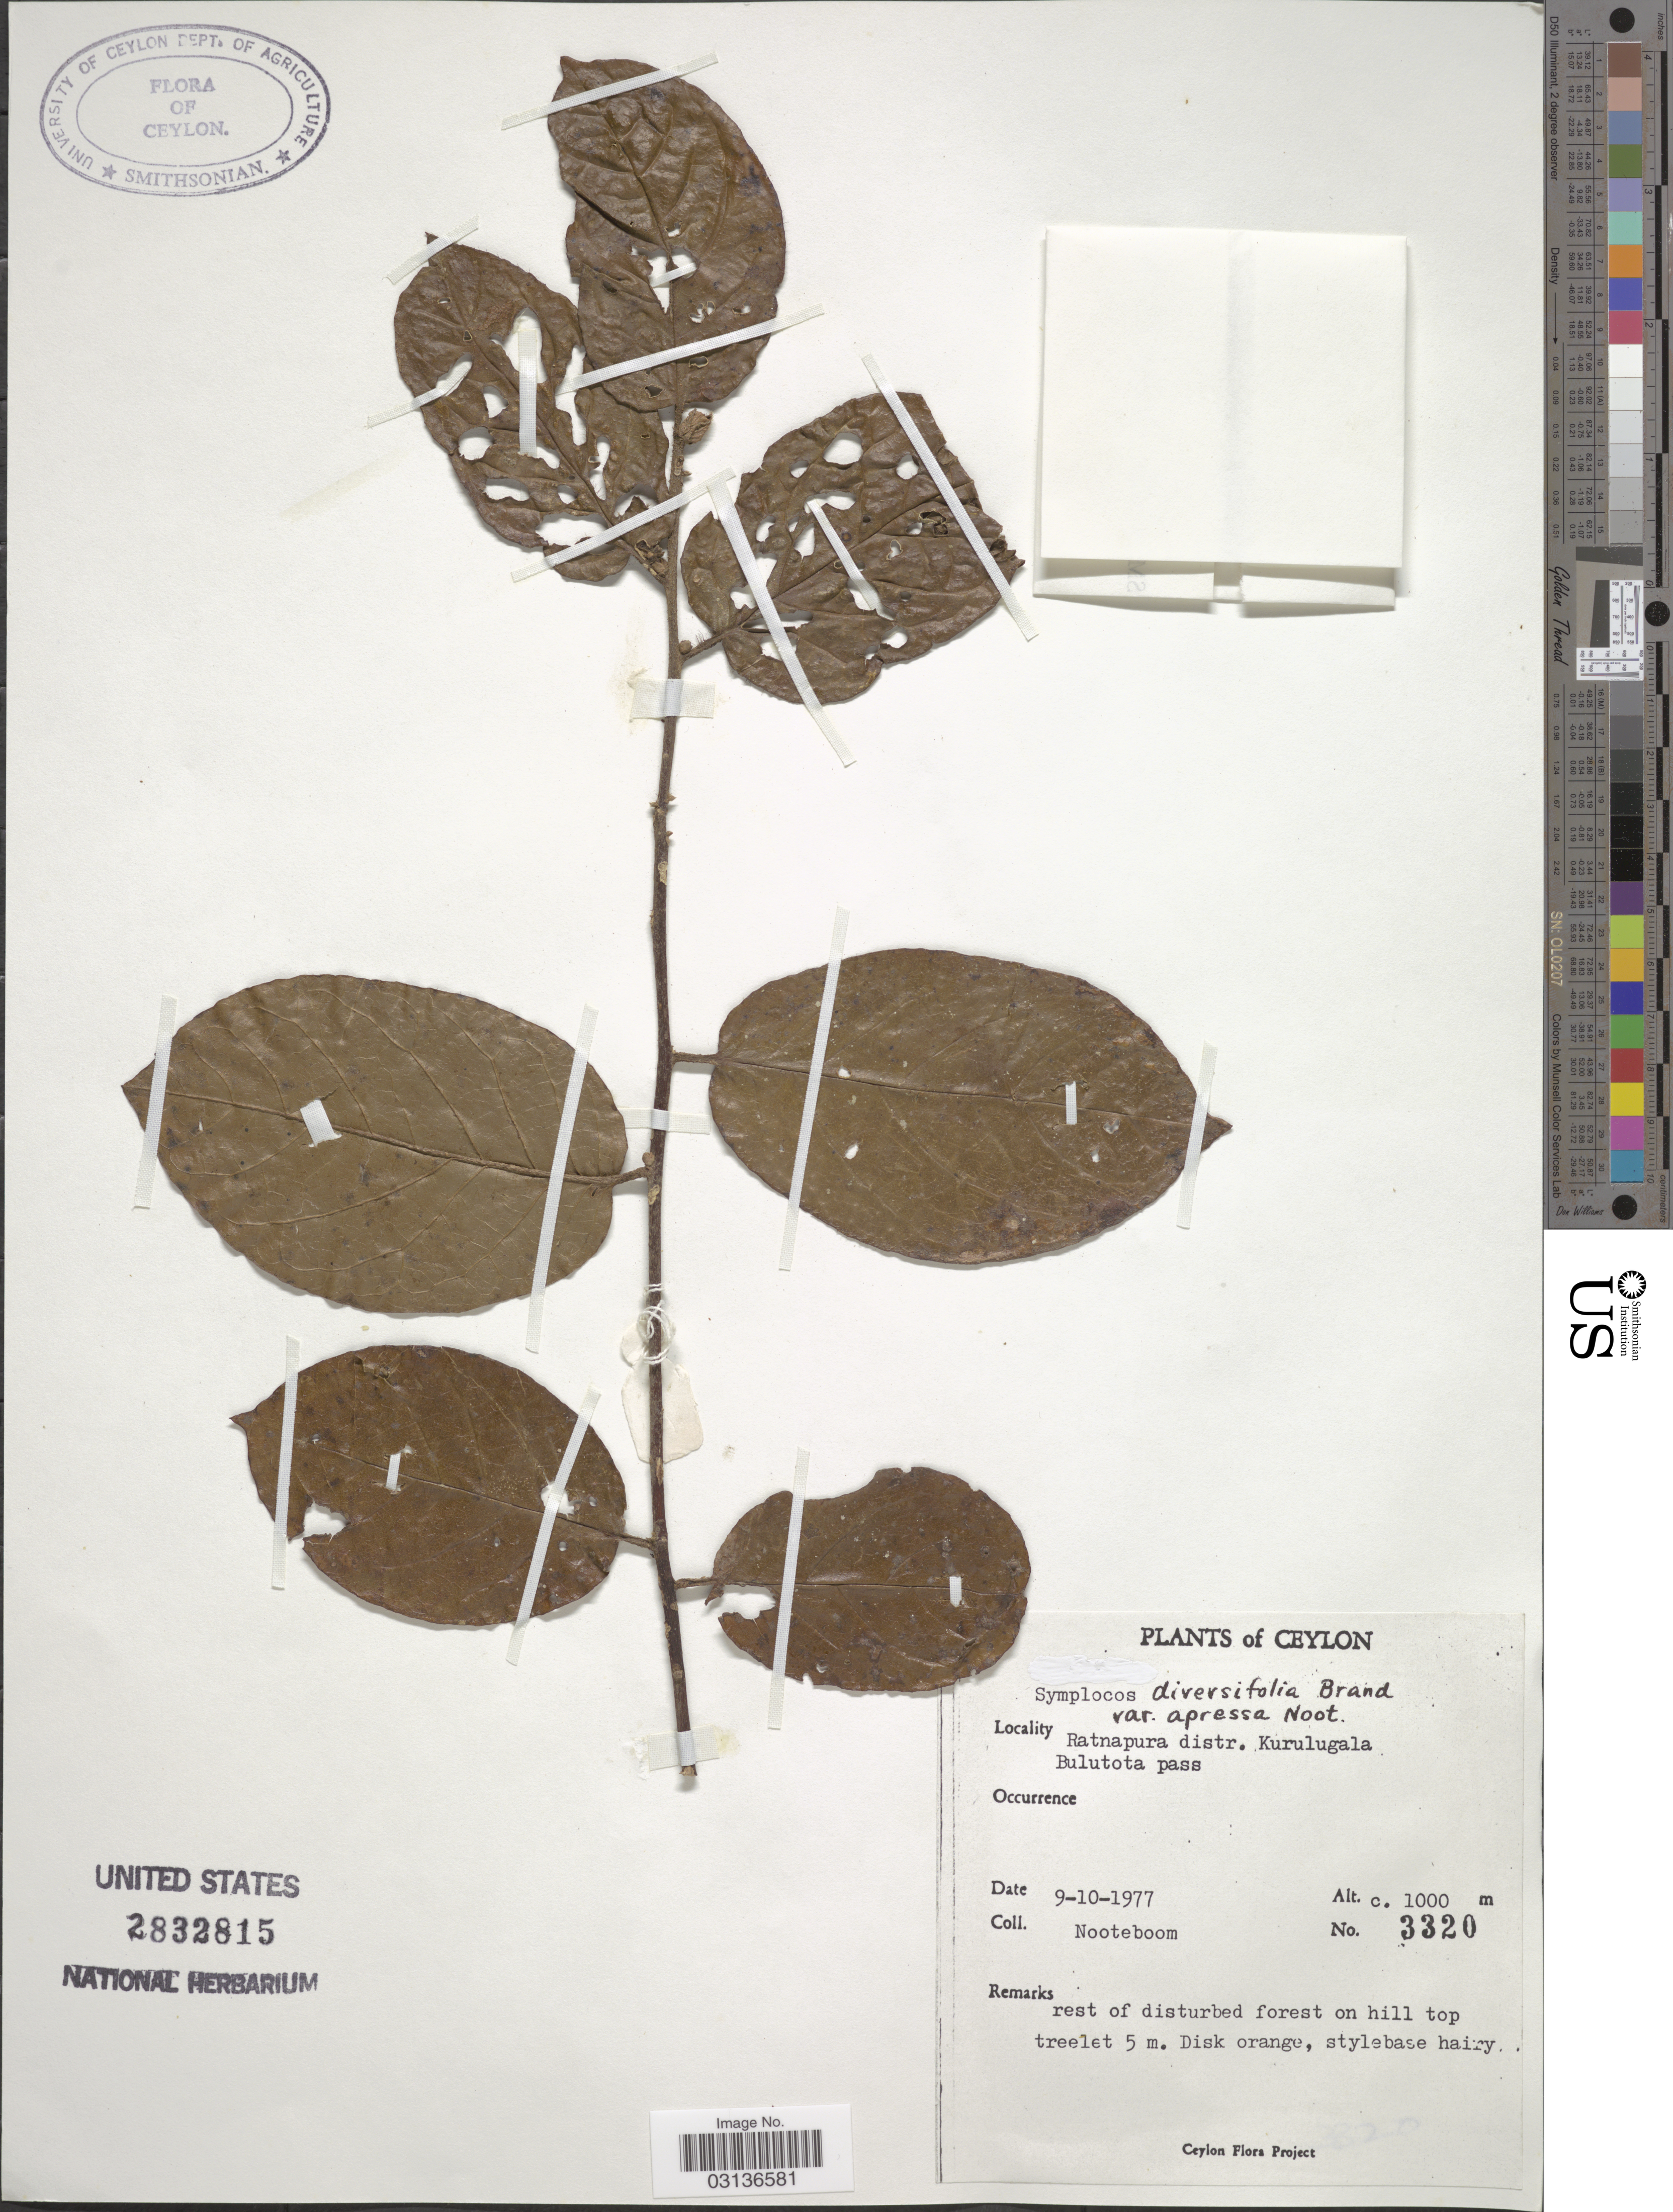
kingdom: Plantae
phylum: Tracheophyta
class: Magnoliopsida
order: Ericales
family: Symplocaceae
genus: Symplocos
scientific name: Symplocos diversifolia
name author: Brand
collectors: Nooteboom, --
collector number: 3320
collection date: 1977-10-09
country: Sri Lanka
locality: Ceylon. Ratnapura distr. Kurulugala Bulutota pass.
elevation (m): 1000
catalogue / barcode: US 2832815